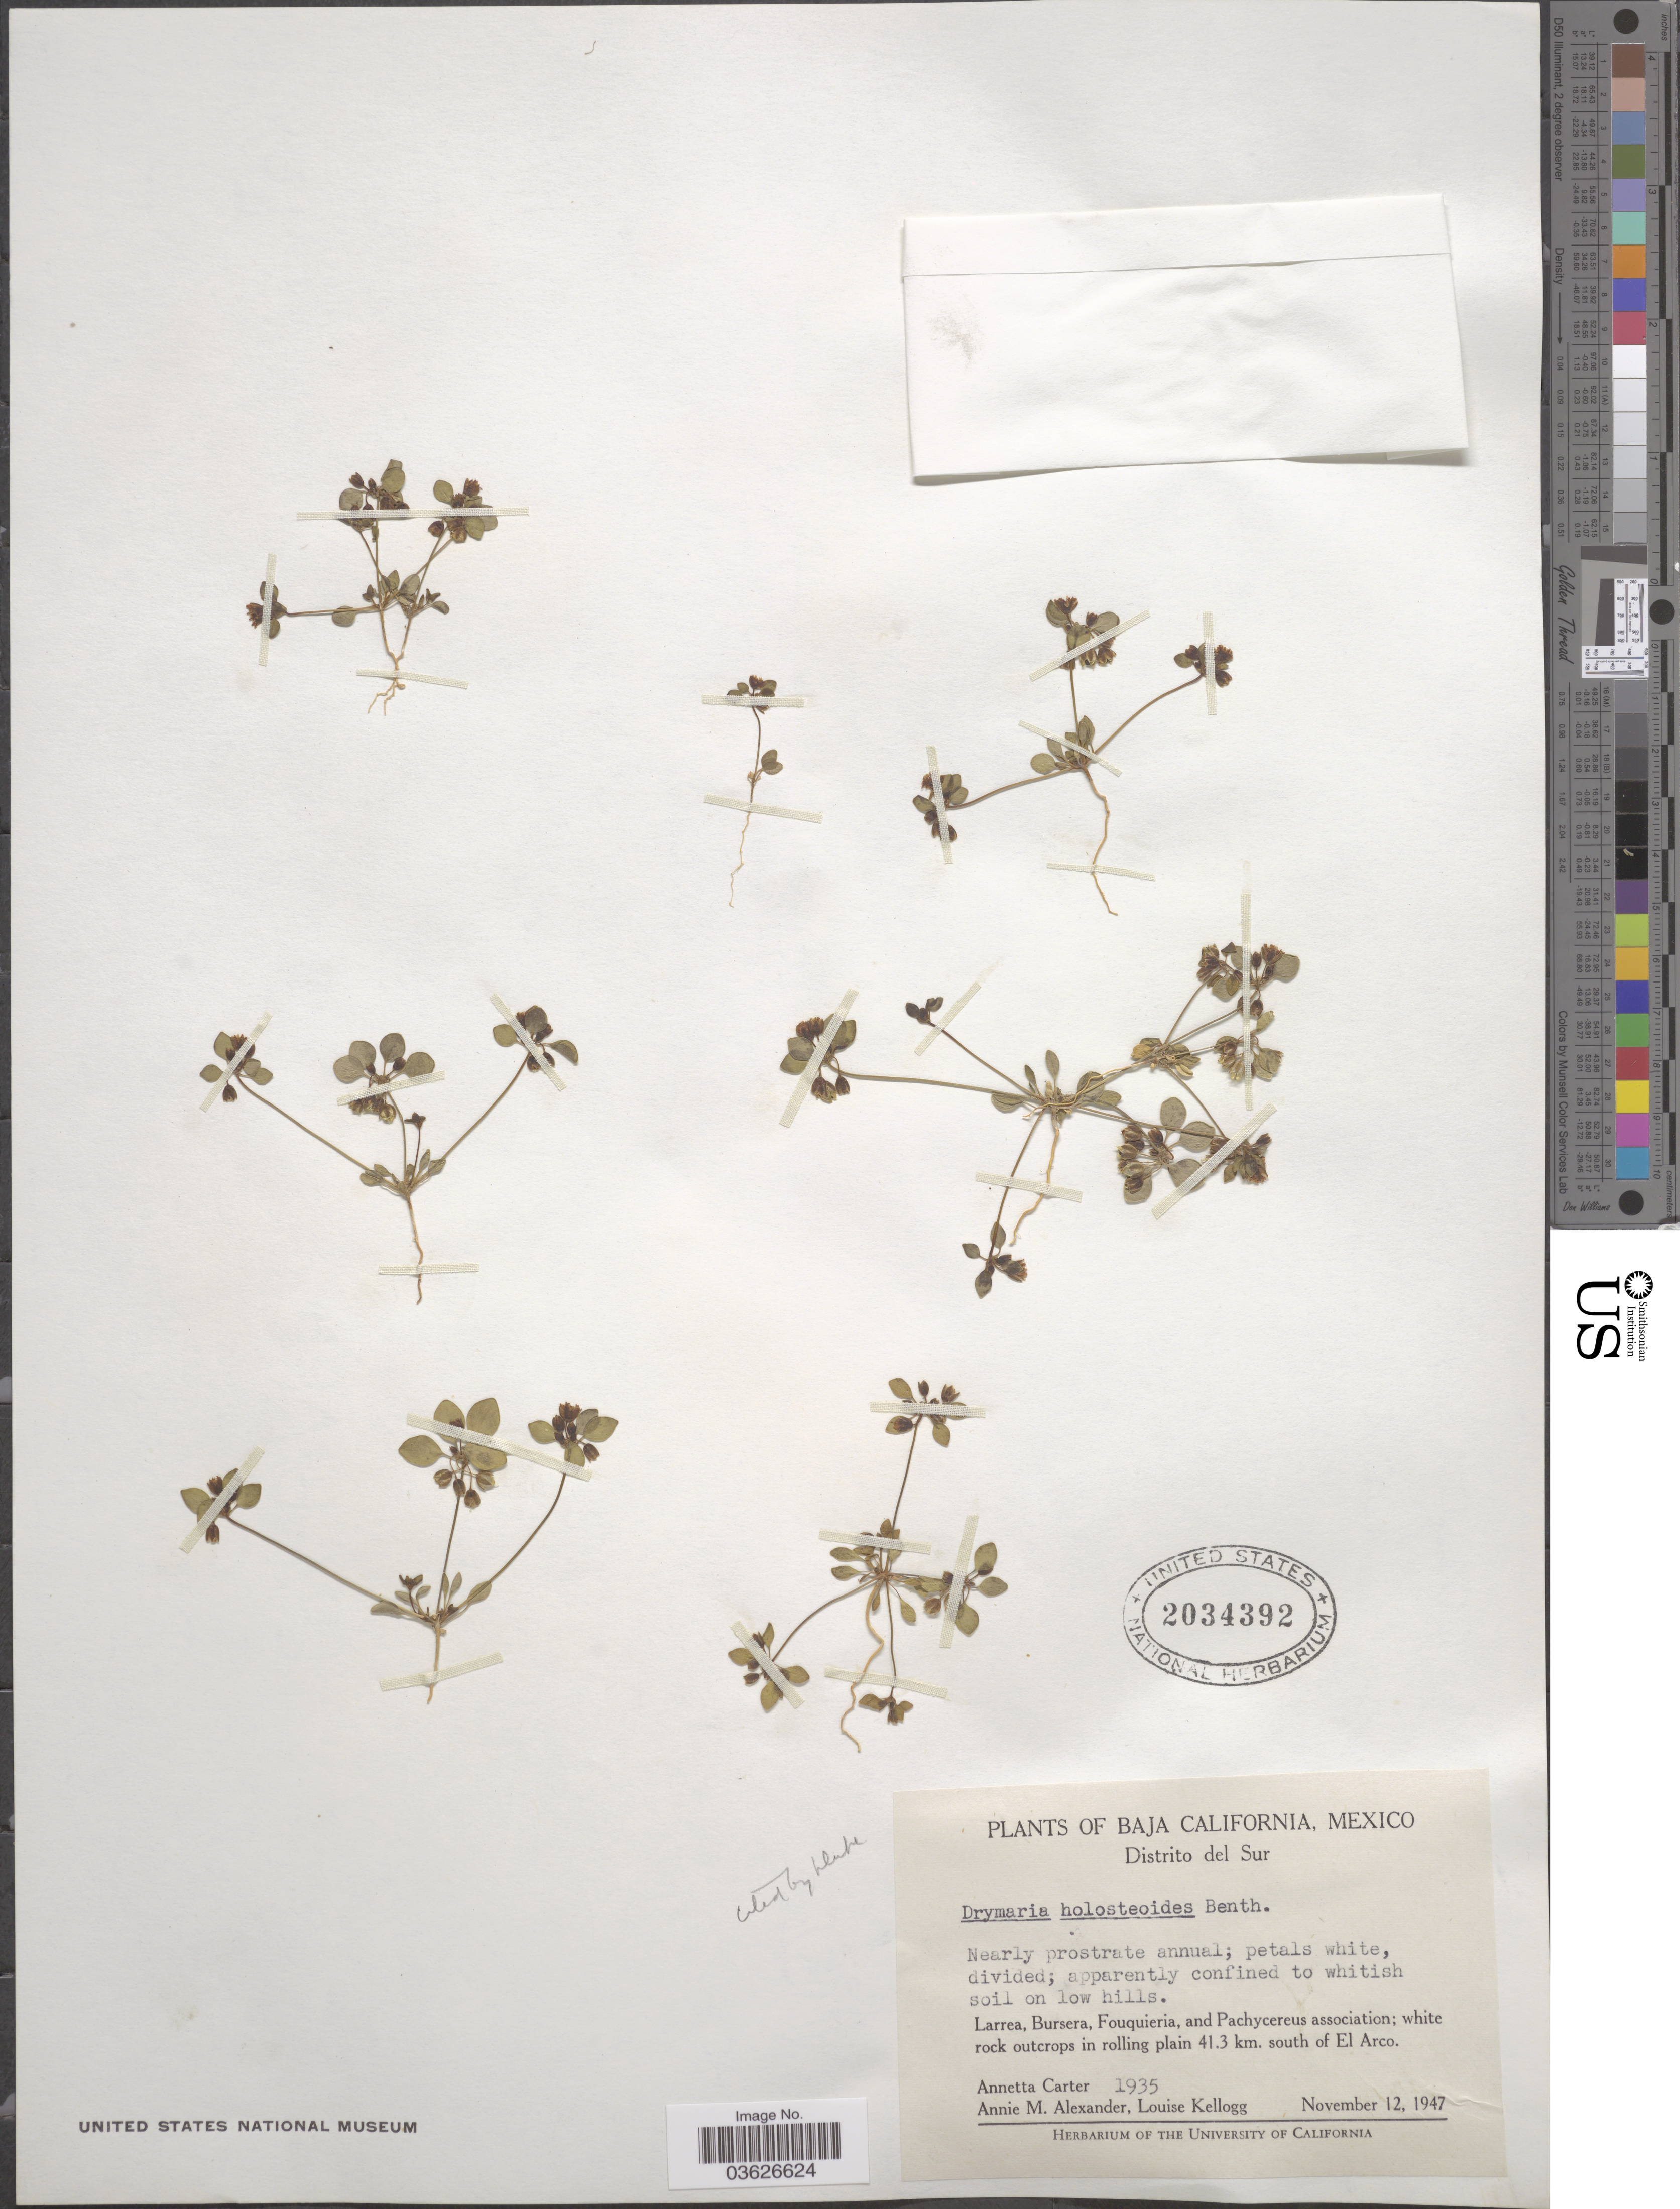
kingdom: Plantae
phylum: Tracheophyta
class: Magnoliopsida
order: Caryophyllales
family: Caryophyllaceae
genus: Drymaria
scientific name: Drymaria holosteoides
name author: Benth.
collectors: A. Carter, A. M. Alexander & L. Kellogg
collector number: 1935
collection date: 1947-11-12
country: Mexico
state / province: Baja California Sur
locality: Distrito del Sur. 41.3 km. south of El Arco.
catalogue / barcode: US 2034392